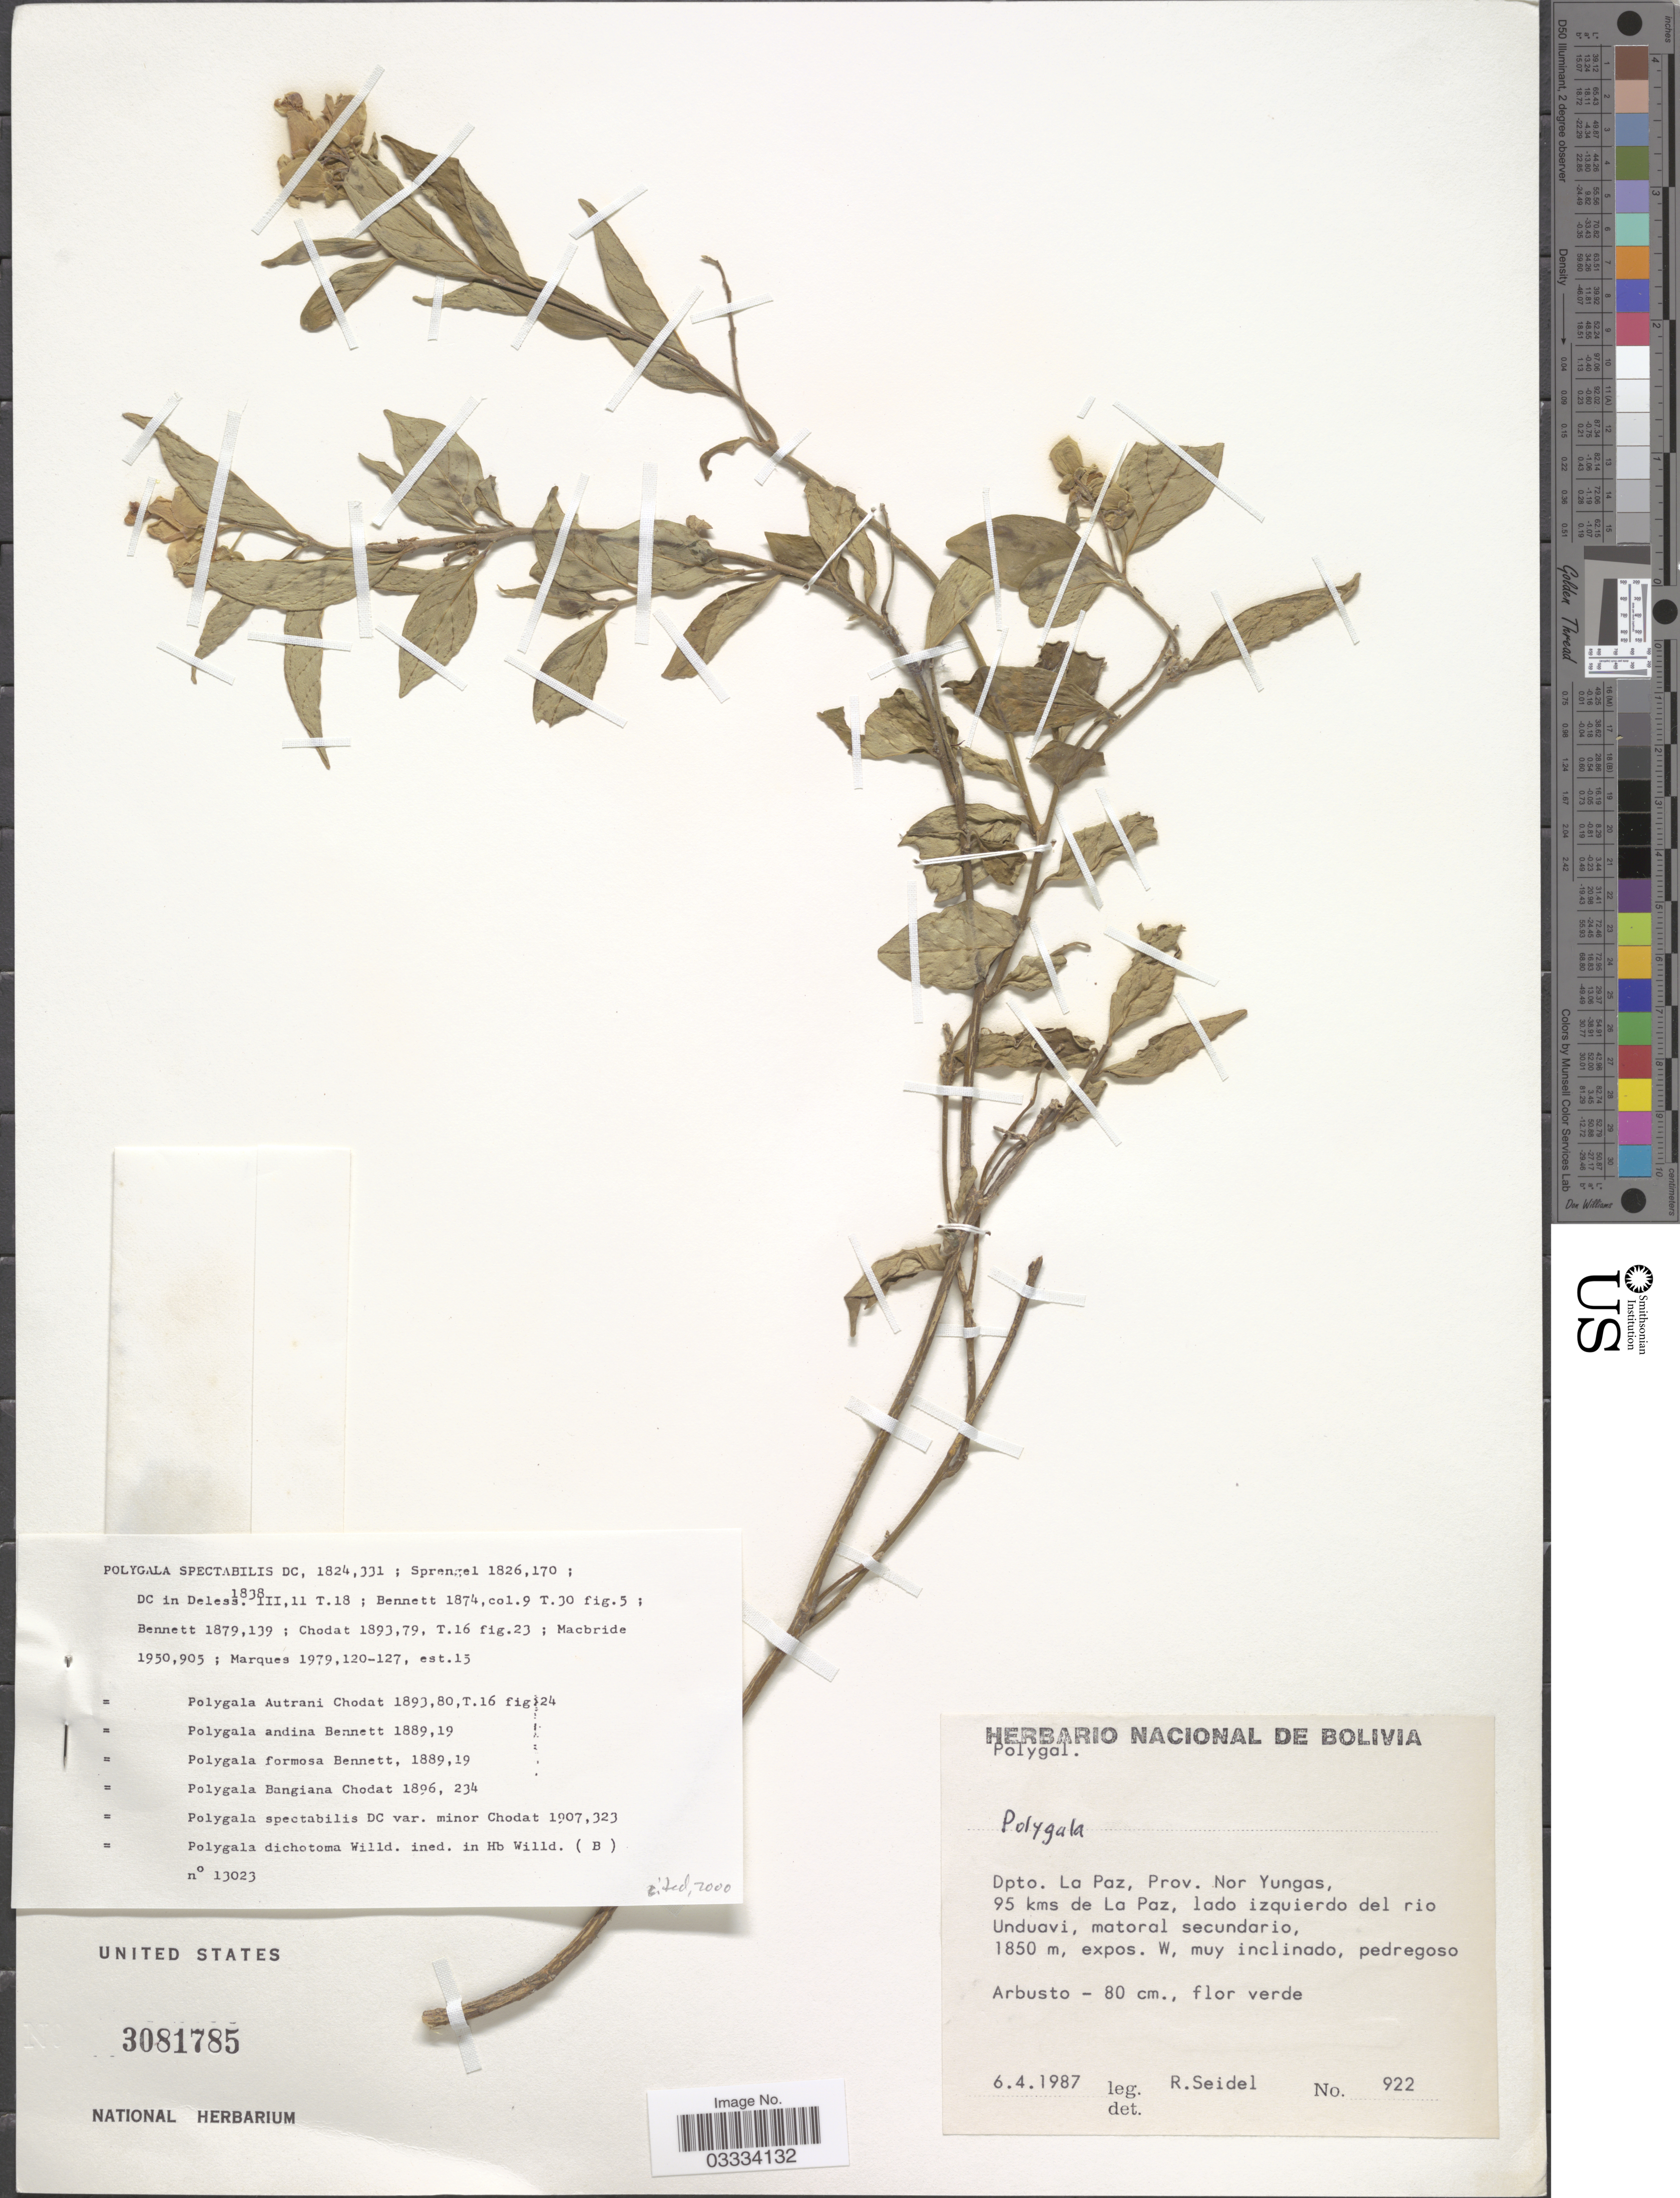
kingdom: Plantae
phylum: Tracheophyta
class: Magnoliopsida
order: Fabales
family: Polygalaceae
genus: Caamembeca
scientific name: Caamembeca andina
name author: (A.W. Benn.) J.F.B. Pastore & Mabb.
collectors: R. Seidel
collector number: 922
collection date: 1987-04-06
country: Bolivia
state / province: La Paz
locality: Dpto. La Paz, Prov. Nor Yungas, 95 kms de La Paz, lado izquierdo del rio Unduavi.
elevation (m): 1850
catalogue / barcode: US 3081785